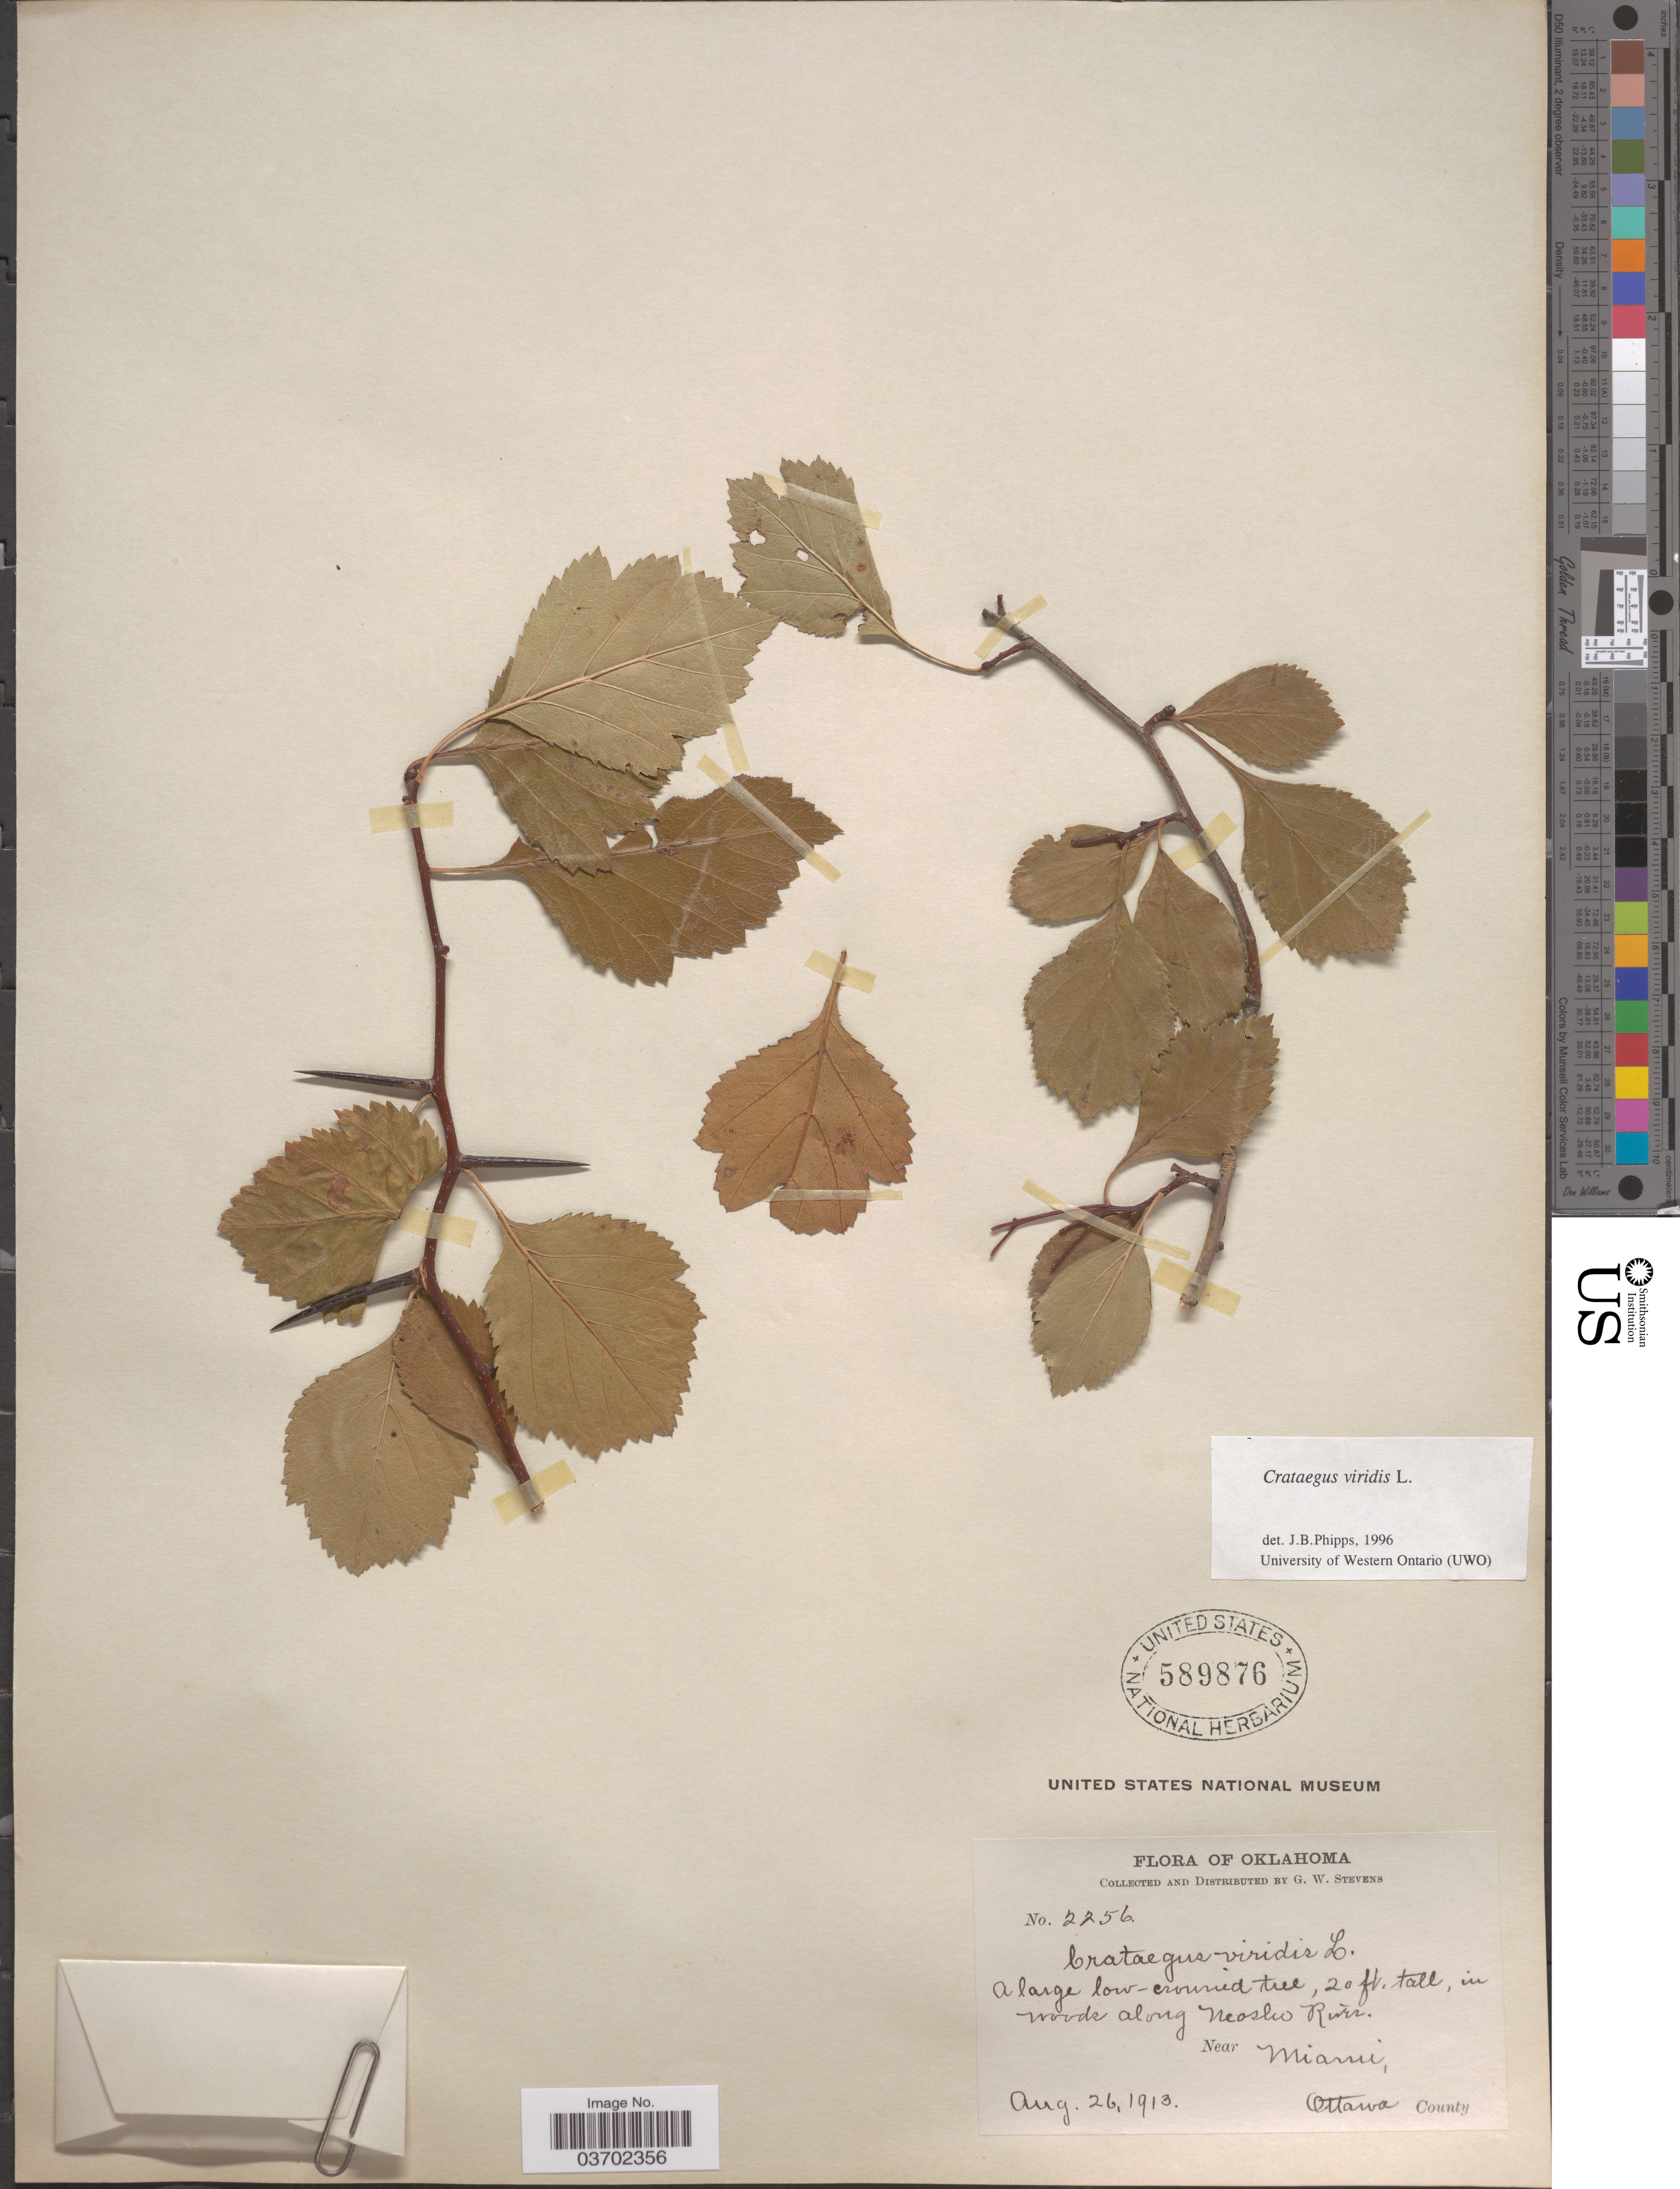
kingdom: Plantae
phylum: Tracheophyta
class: Magnoliopsida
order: Rosales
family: Rosaceae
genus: Crataegus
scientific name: Crataegus viridis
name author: L.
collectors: G. W. Stevens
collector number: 2256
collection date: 1913-08-26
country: United States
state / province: Oklahoma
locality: Along Neosho River. Near Miami, Ottawa County.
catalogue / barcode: US 589876